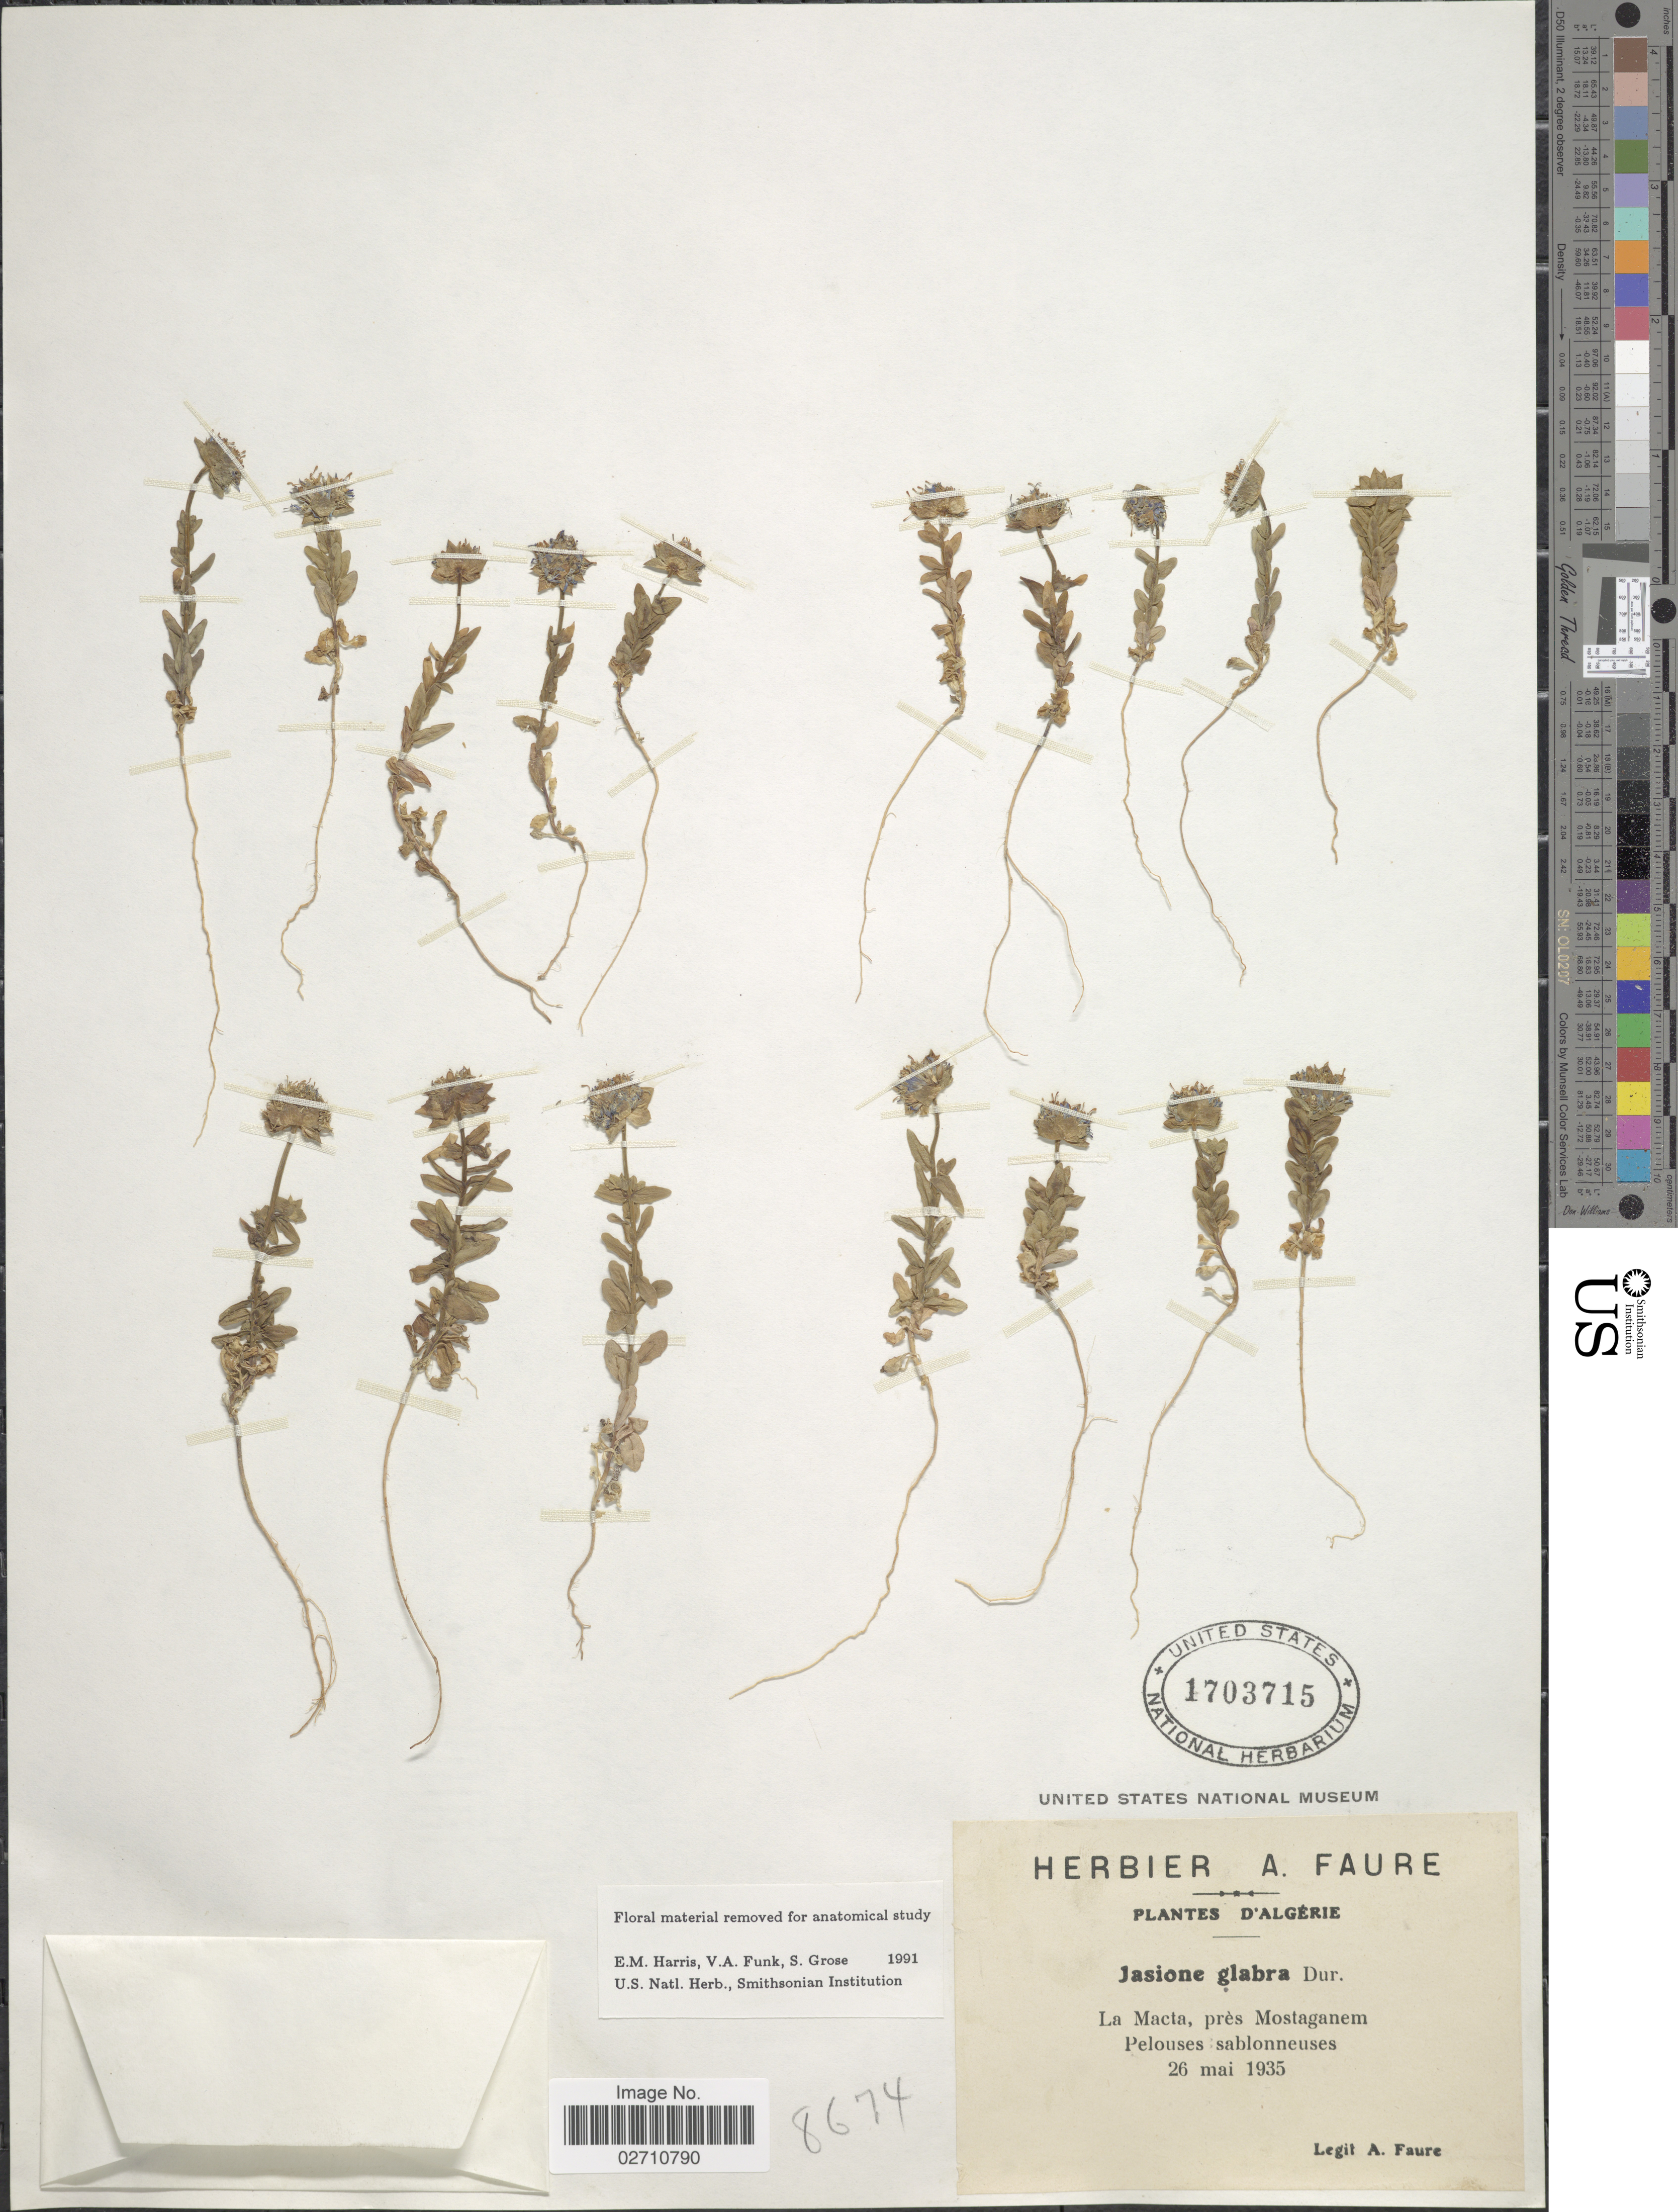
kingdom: Plantae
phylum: Tracheophyta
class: Magnoliopsida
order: Asterales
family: Campanulaceae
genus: Jasione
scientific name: Jasione glabra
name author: Durieu ex Boiss. & Reut.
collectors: A. Faure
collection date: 1935-05-26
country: Algeria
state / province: Mostaganem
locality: La Macta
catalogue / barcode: US 1703715